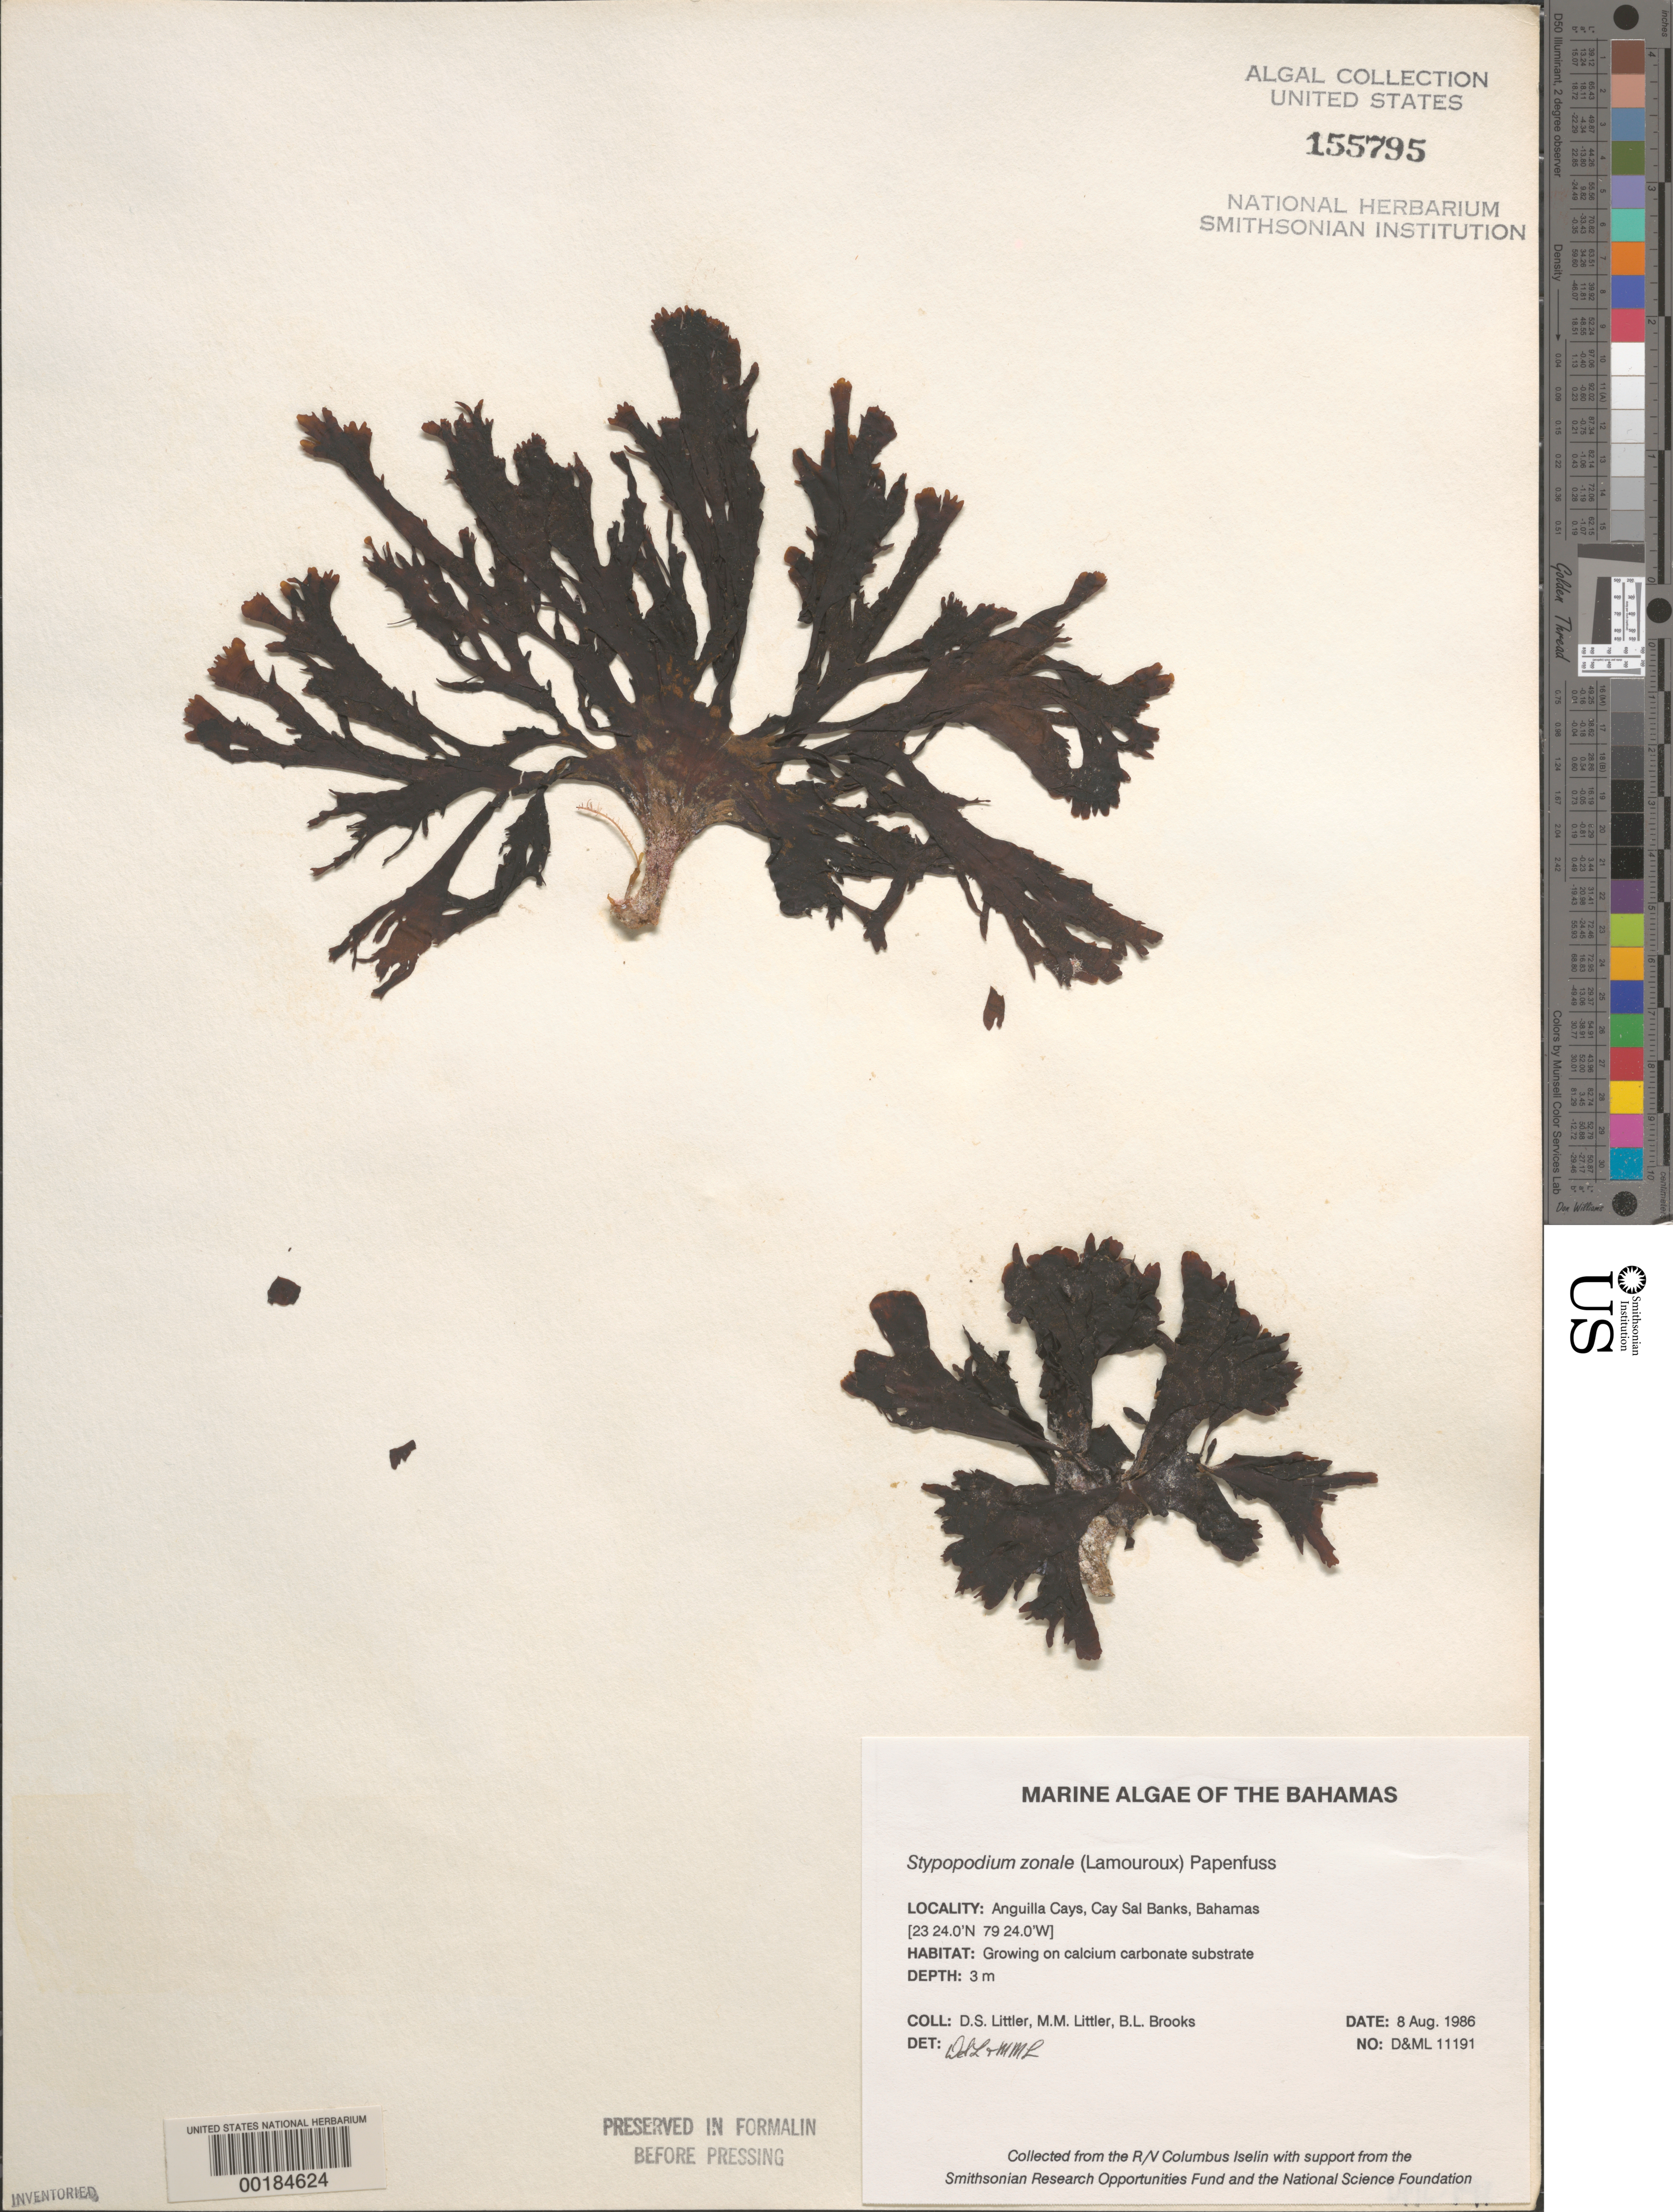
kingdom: Chromista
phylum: Ochrophyta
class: Phaeophyceae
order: Dictyotales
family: Dictyotaceae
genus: Stypopodium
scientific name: Stypopodium zonale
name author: (J.V.Lamouroux) Papenf.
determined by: Littler, D. S.; Littler, M. M.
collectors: D. S. Littler, M. M. Littler & B. Brooks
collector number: D&ML 11191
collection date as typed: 08 Aug 1986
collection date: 1986-08-08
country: Bahamas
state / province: Bimini Banks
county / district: Bimini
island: Anguilla Cays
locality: Cay Sal Banks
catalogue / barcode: US 155795